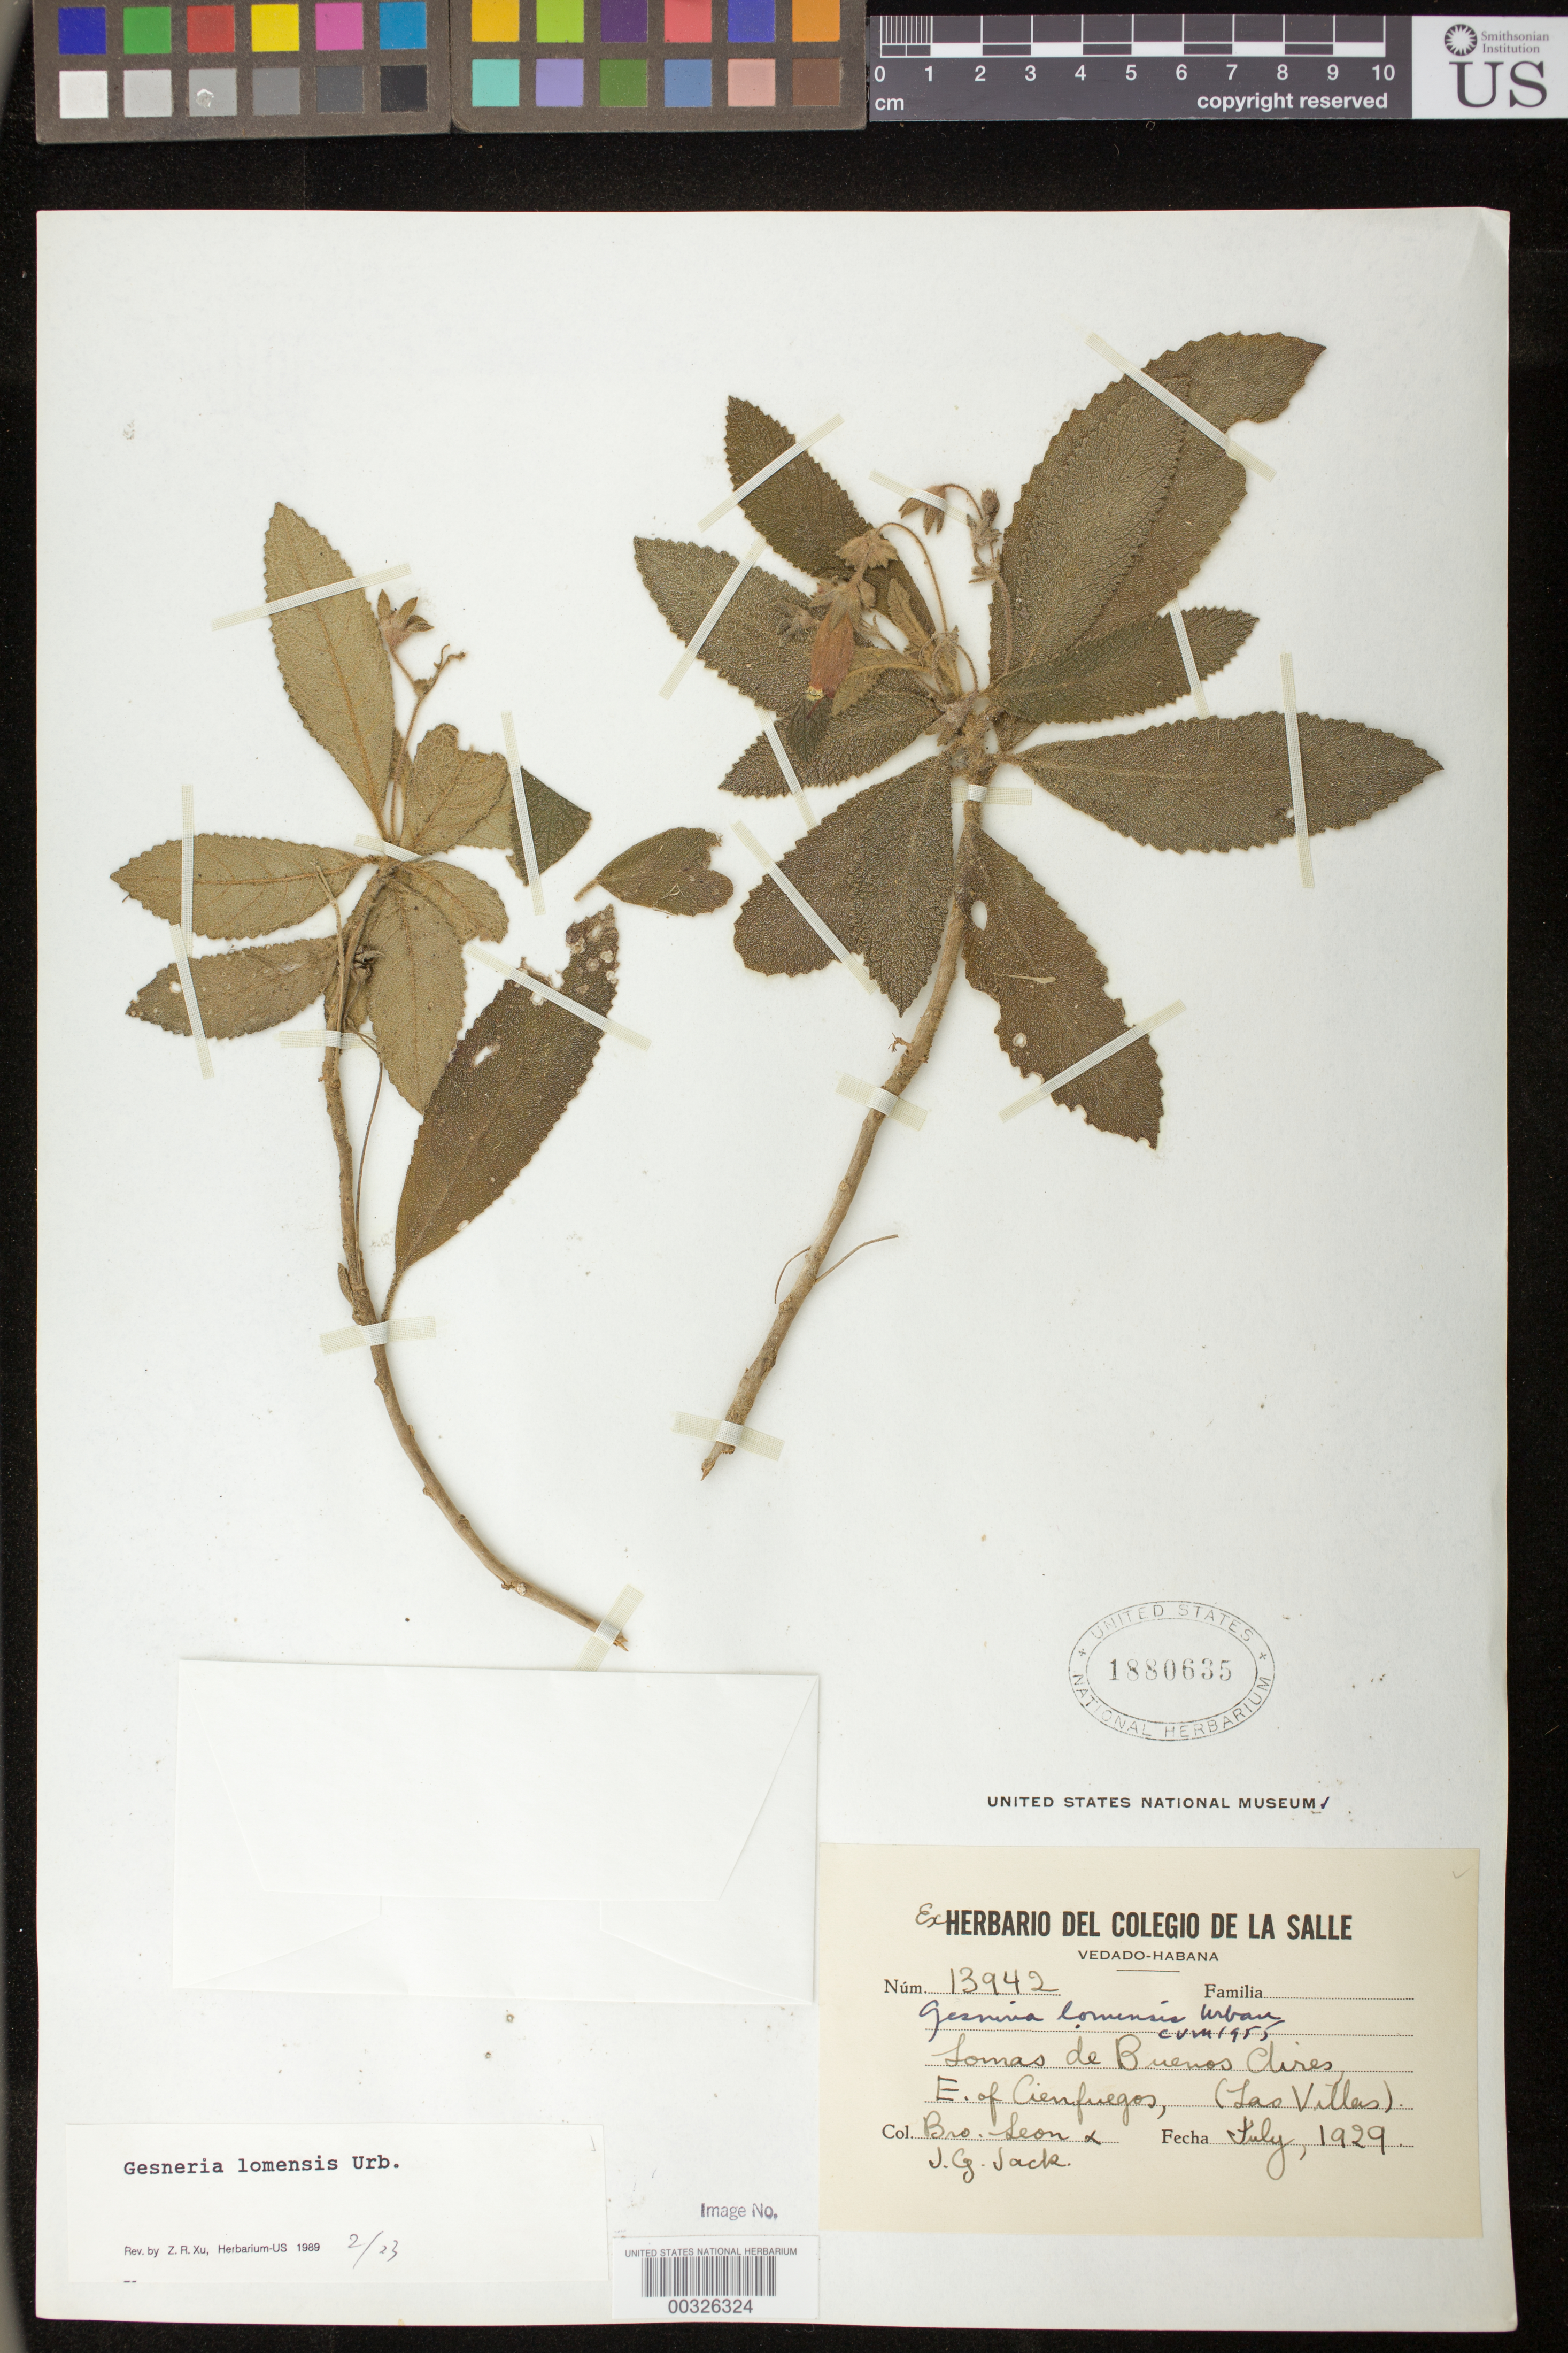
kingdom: Plantae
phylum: Tracheophyta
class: Magnoliopsida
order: Lamiales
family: Gesneriaceae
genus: Gesneria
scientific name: Gesneria lomensis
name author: Urb.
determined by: Skog, Laurence E.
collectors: F. Leon & J. G. Jack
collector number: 13942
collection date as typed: Jul 1929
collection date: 1929-07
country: Cuba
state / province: Las Villas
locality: Lomas de Buenos Aires, E of Cienfuegos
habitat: On steep rocks (limestone)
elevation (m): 820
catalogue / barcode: US 1880635